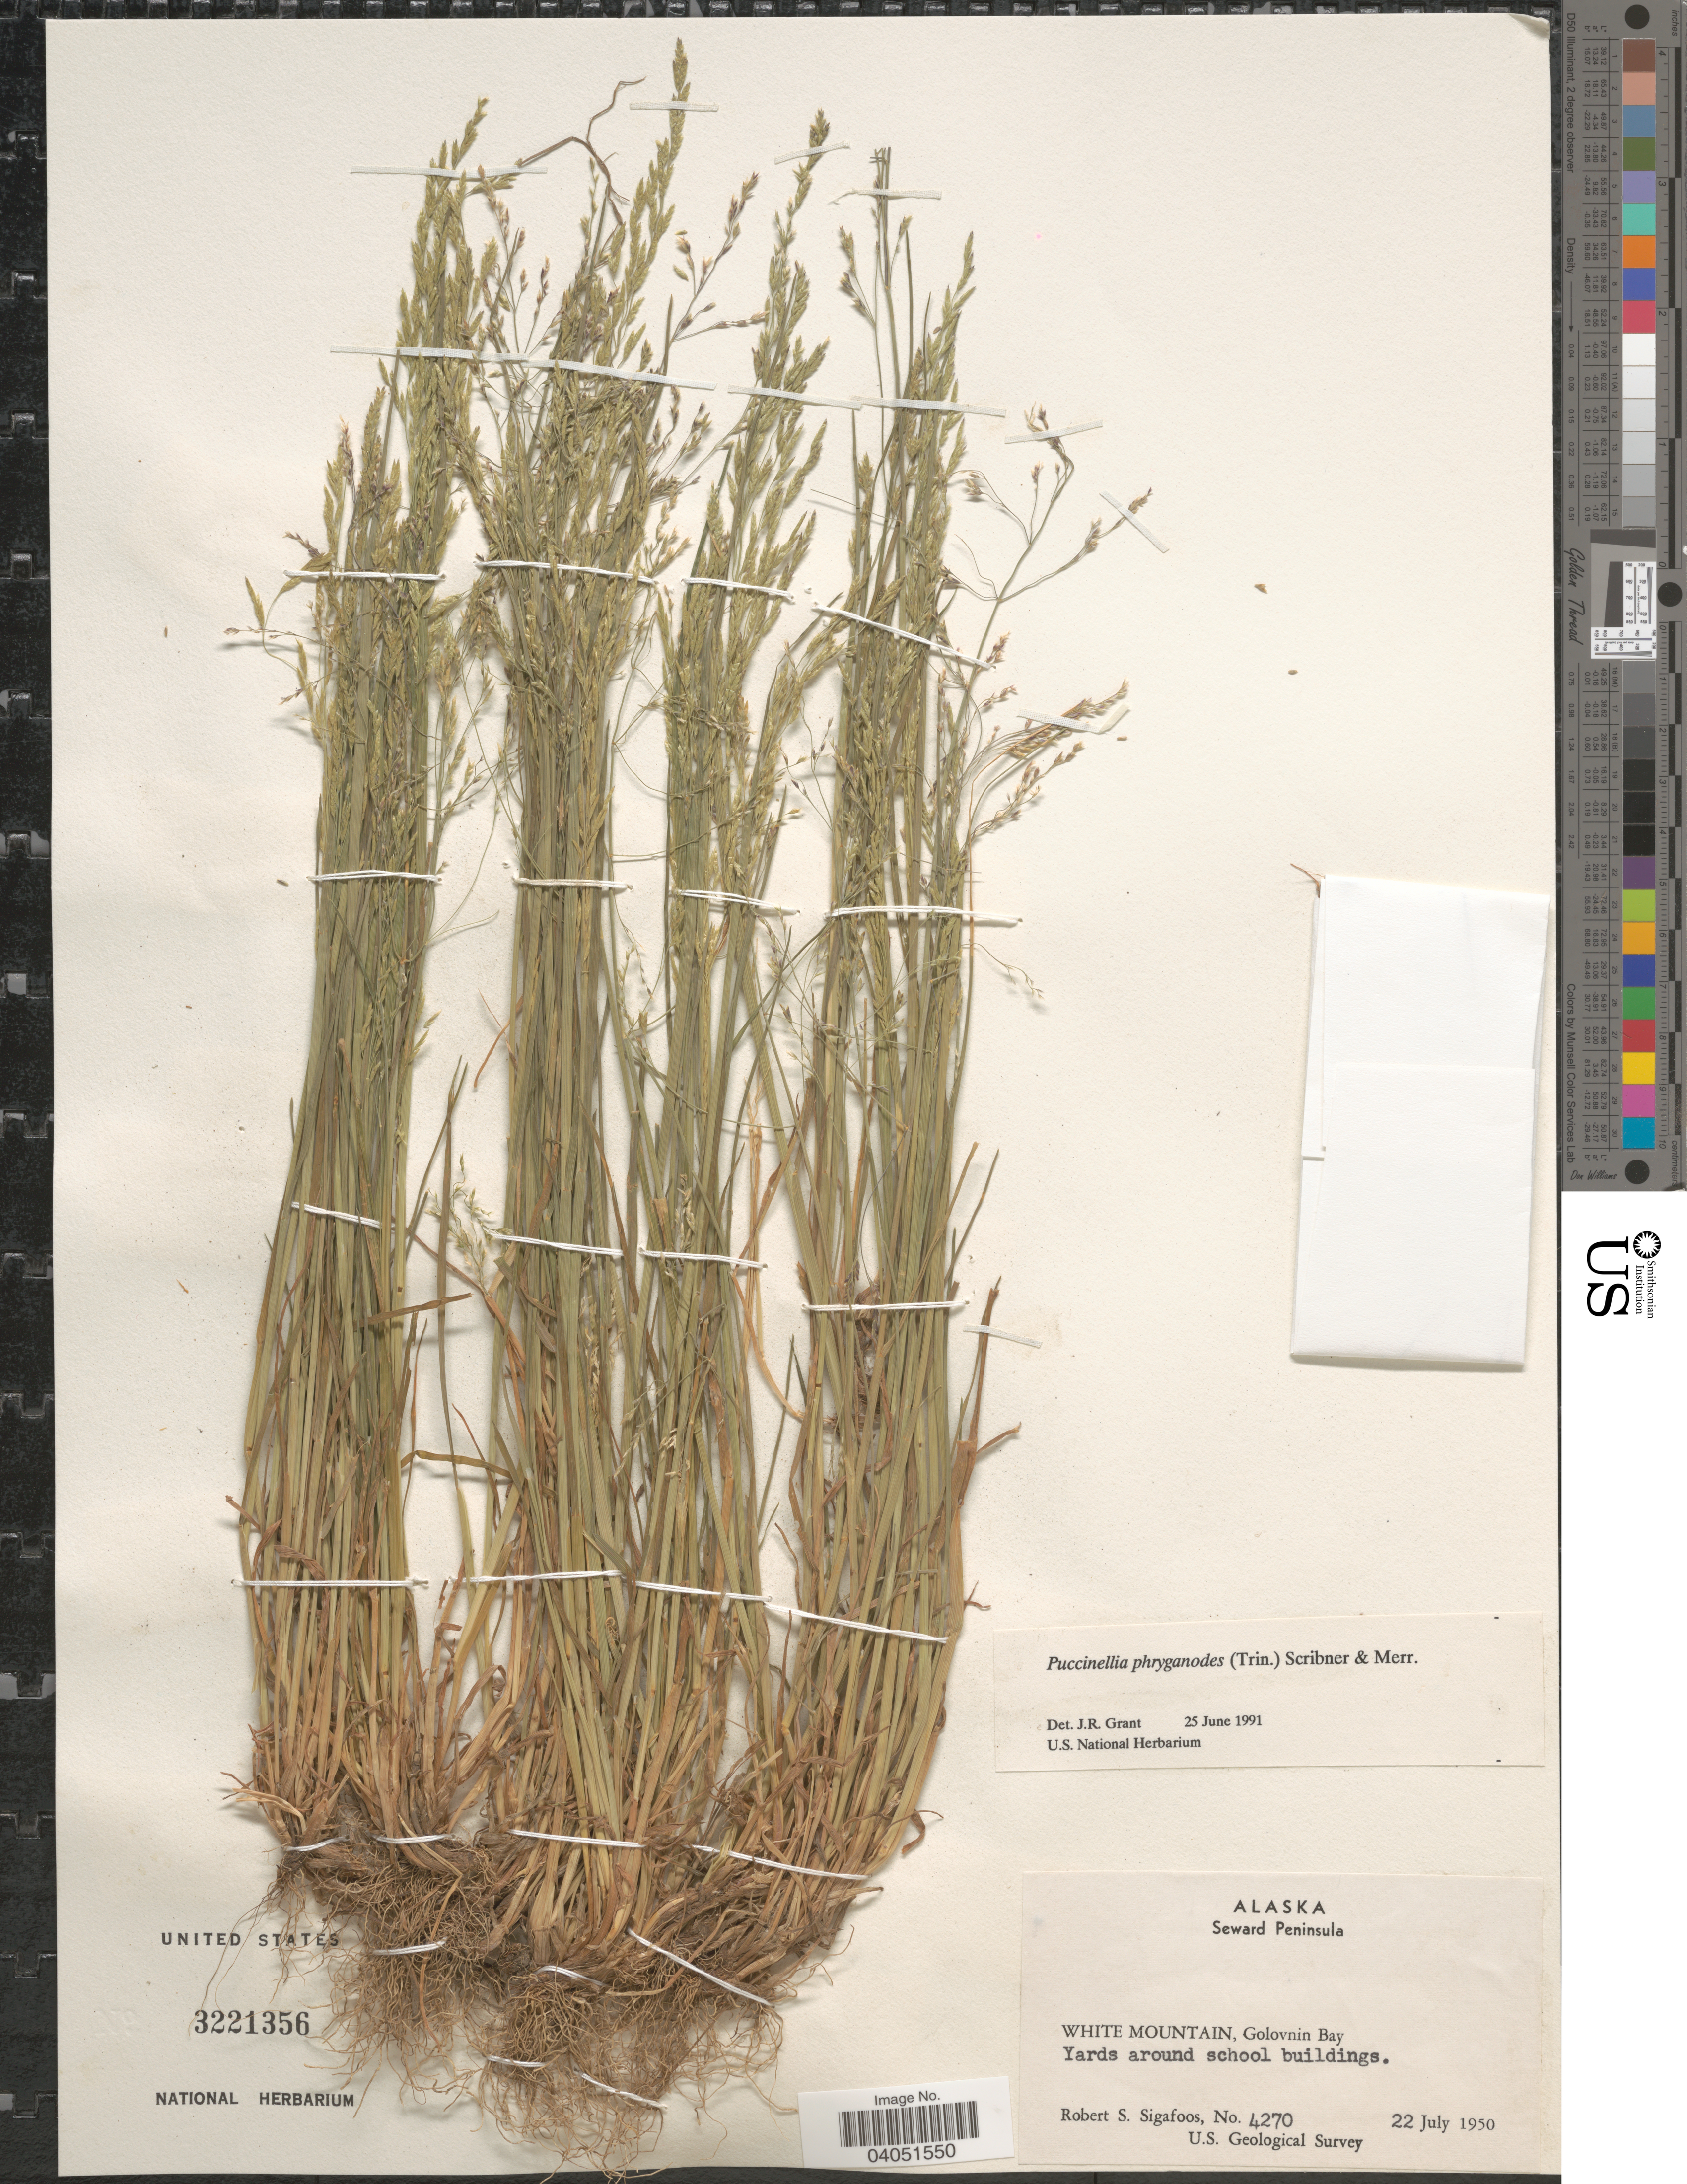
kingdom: Plantae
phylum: Tracheophyta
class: Liliopsida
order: Poales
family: Poaceae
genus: Puccinellia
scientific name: Puccinellia sp.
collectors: R. Sigafoos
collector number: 4270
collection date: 1950-07-22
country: United States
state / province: Alaska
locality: Seward Peninsula. White Mountain, Golovnin Bay. Yards around school buildings.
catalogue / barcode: US 3221356